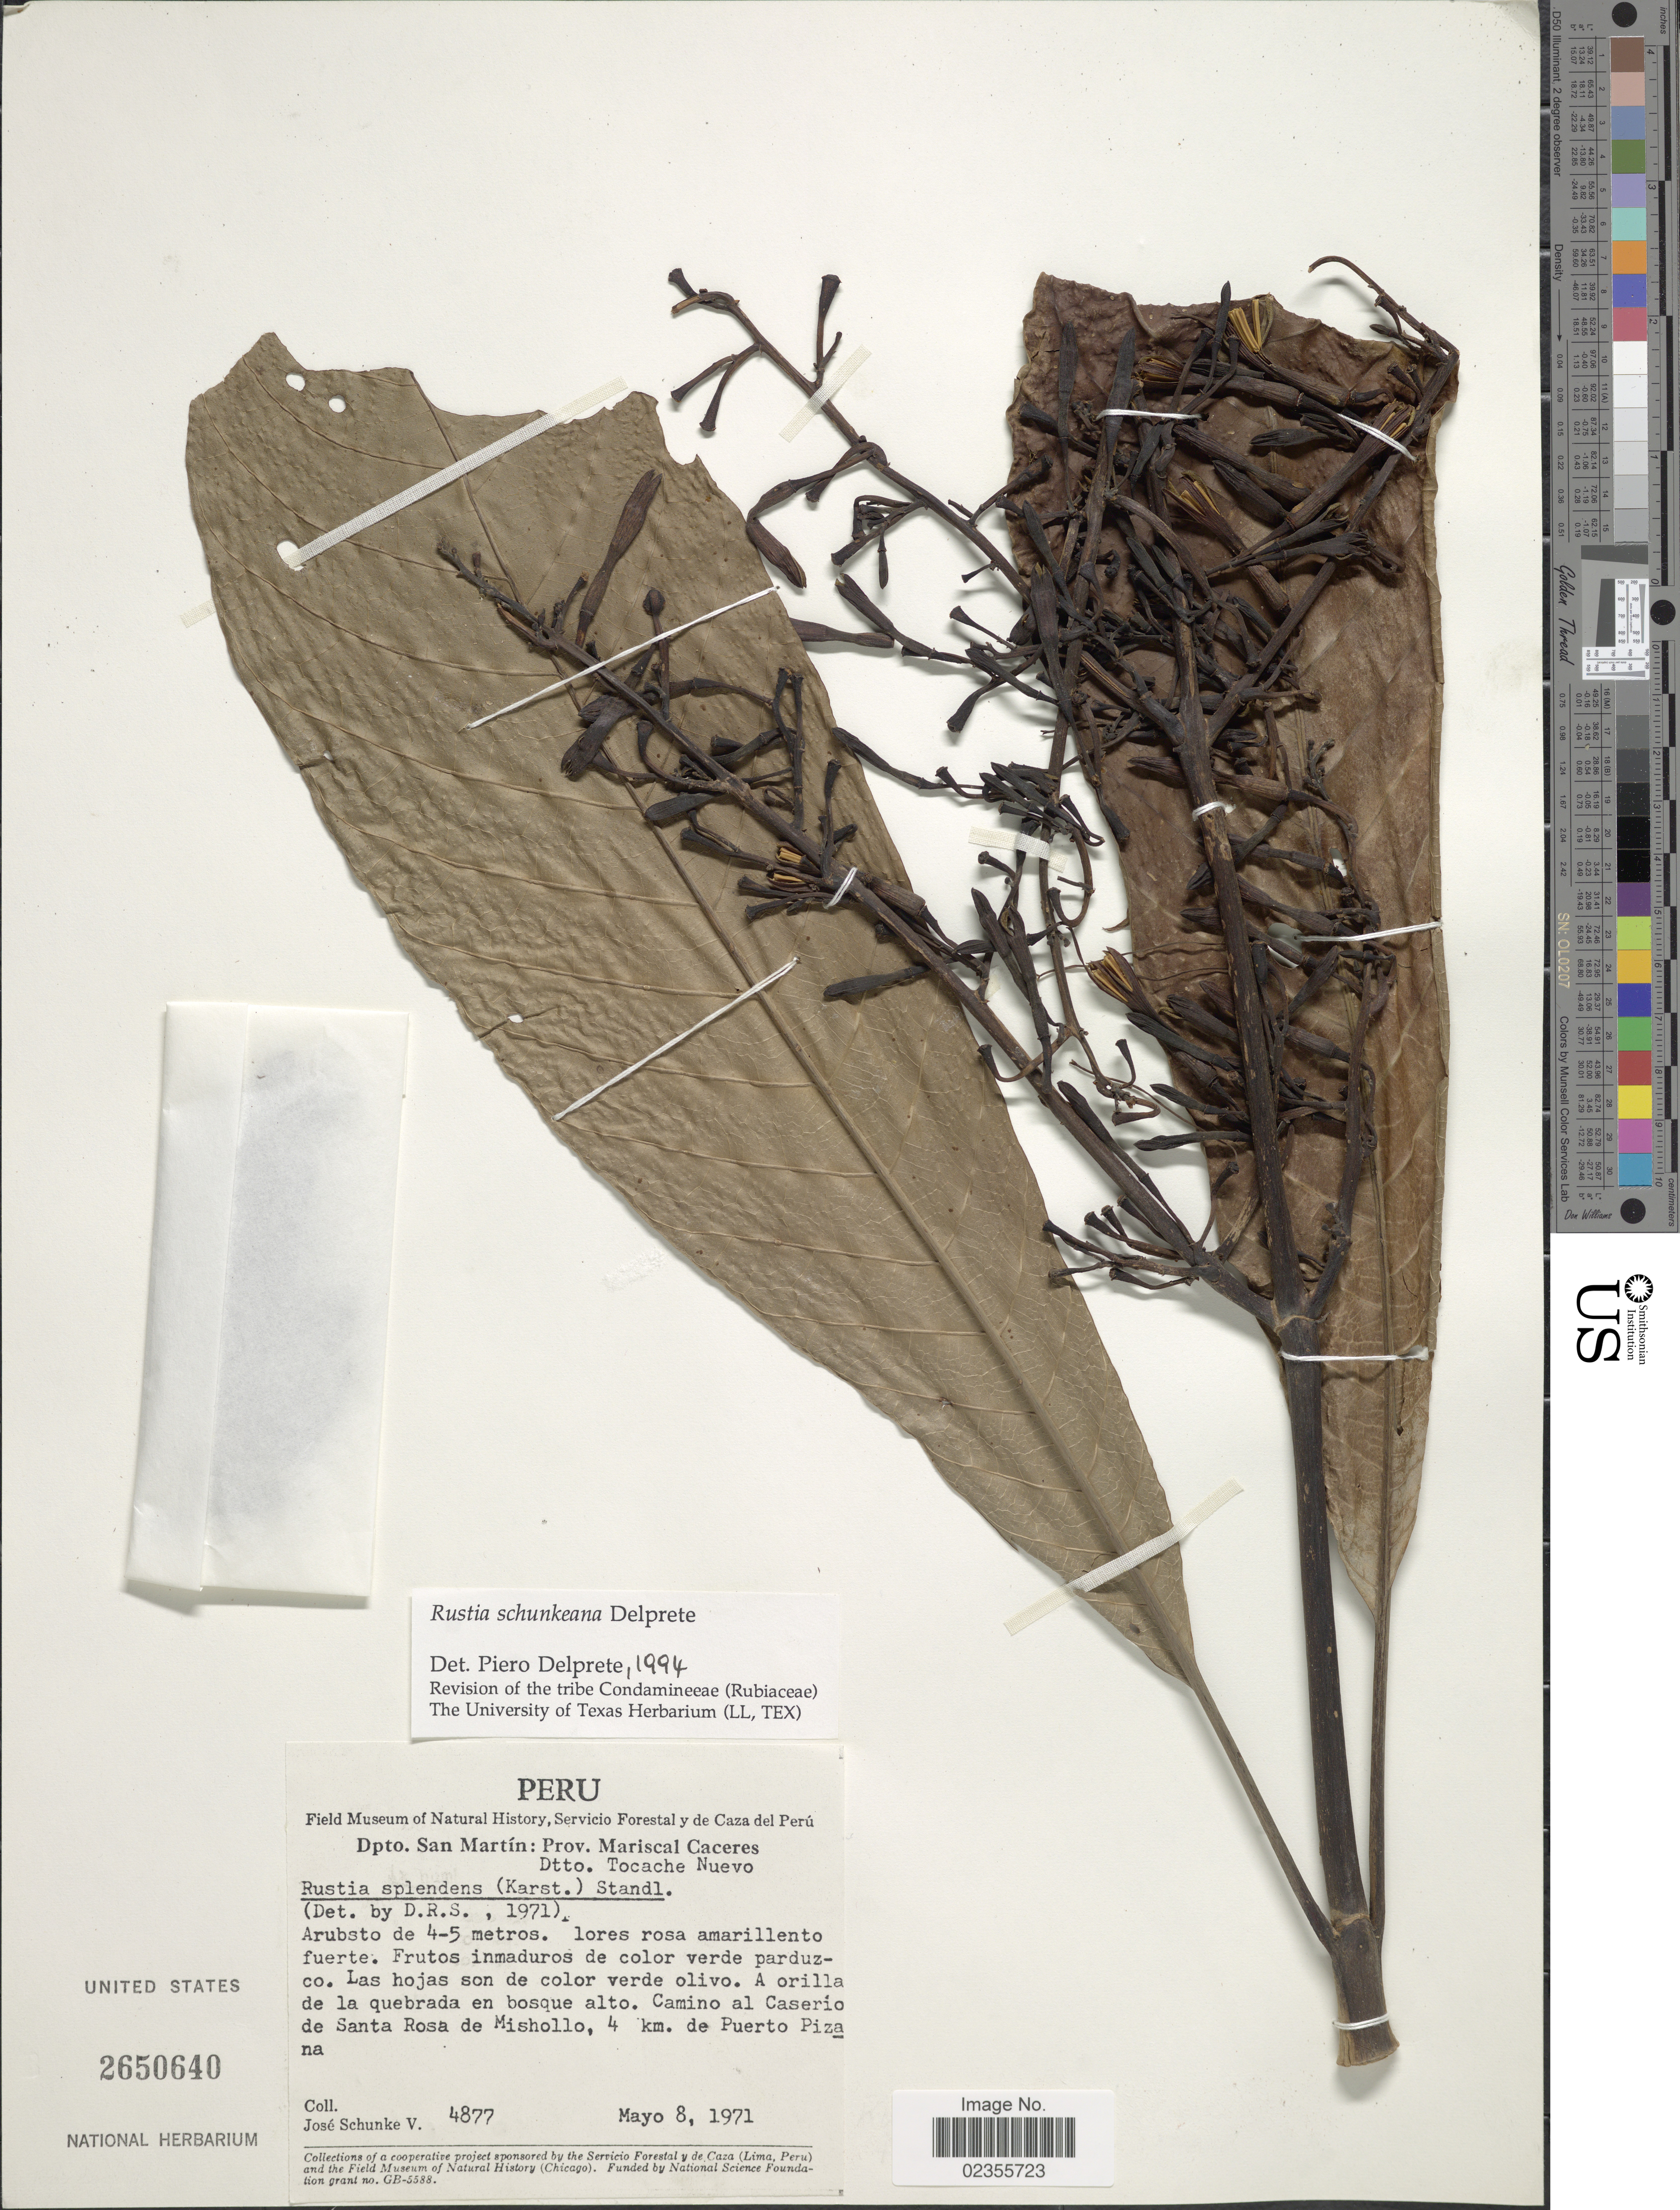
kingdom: Plantae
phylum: Tracheophyta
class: Magnoliopsida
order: Gentianales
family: Rubiaceae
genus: Rustia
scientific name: Rustia schunkeana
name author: Delprete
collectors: J. Schunke Vigo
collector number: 4877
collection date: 1971-05-08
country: Peru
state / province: San Martín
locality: Prov. Mariscal Caceres, Dtto. Tochache Nuevo, a orilla de la quebrada en bosque alto, Camino al Caserio de Santa Rosa de Mishollo, 4 km. de Puerto Pizana.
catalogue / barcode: US 2650640